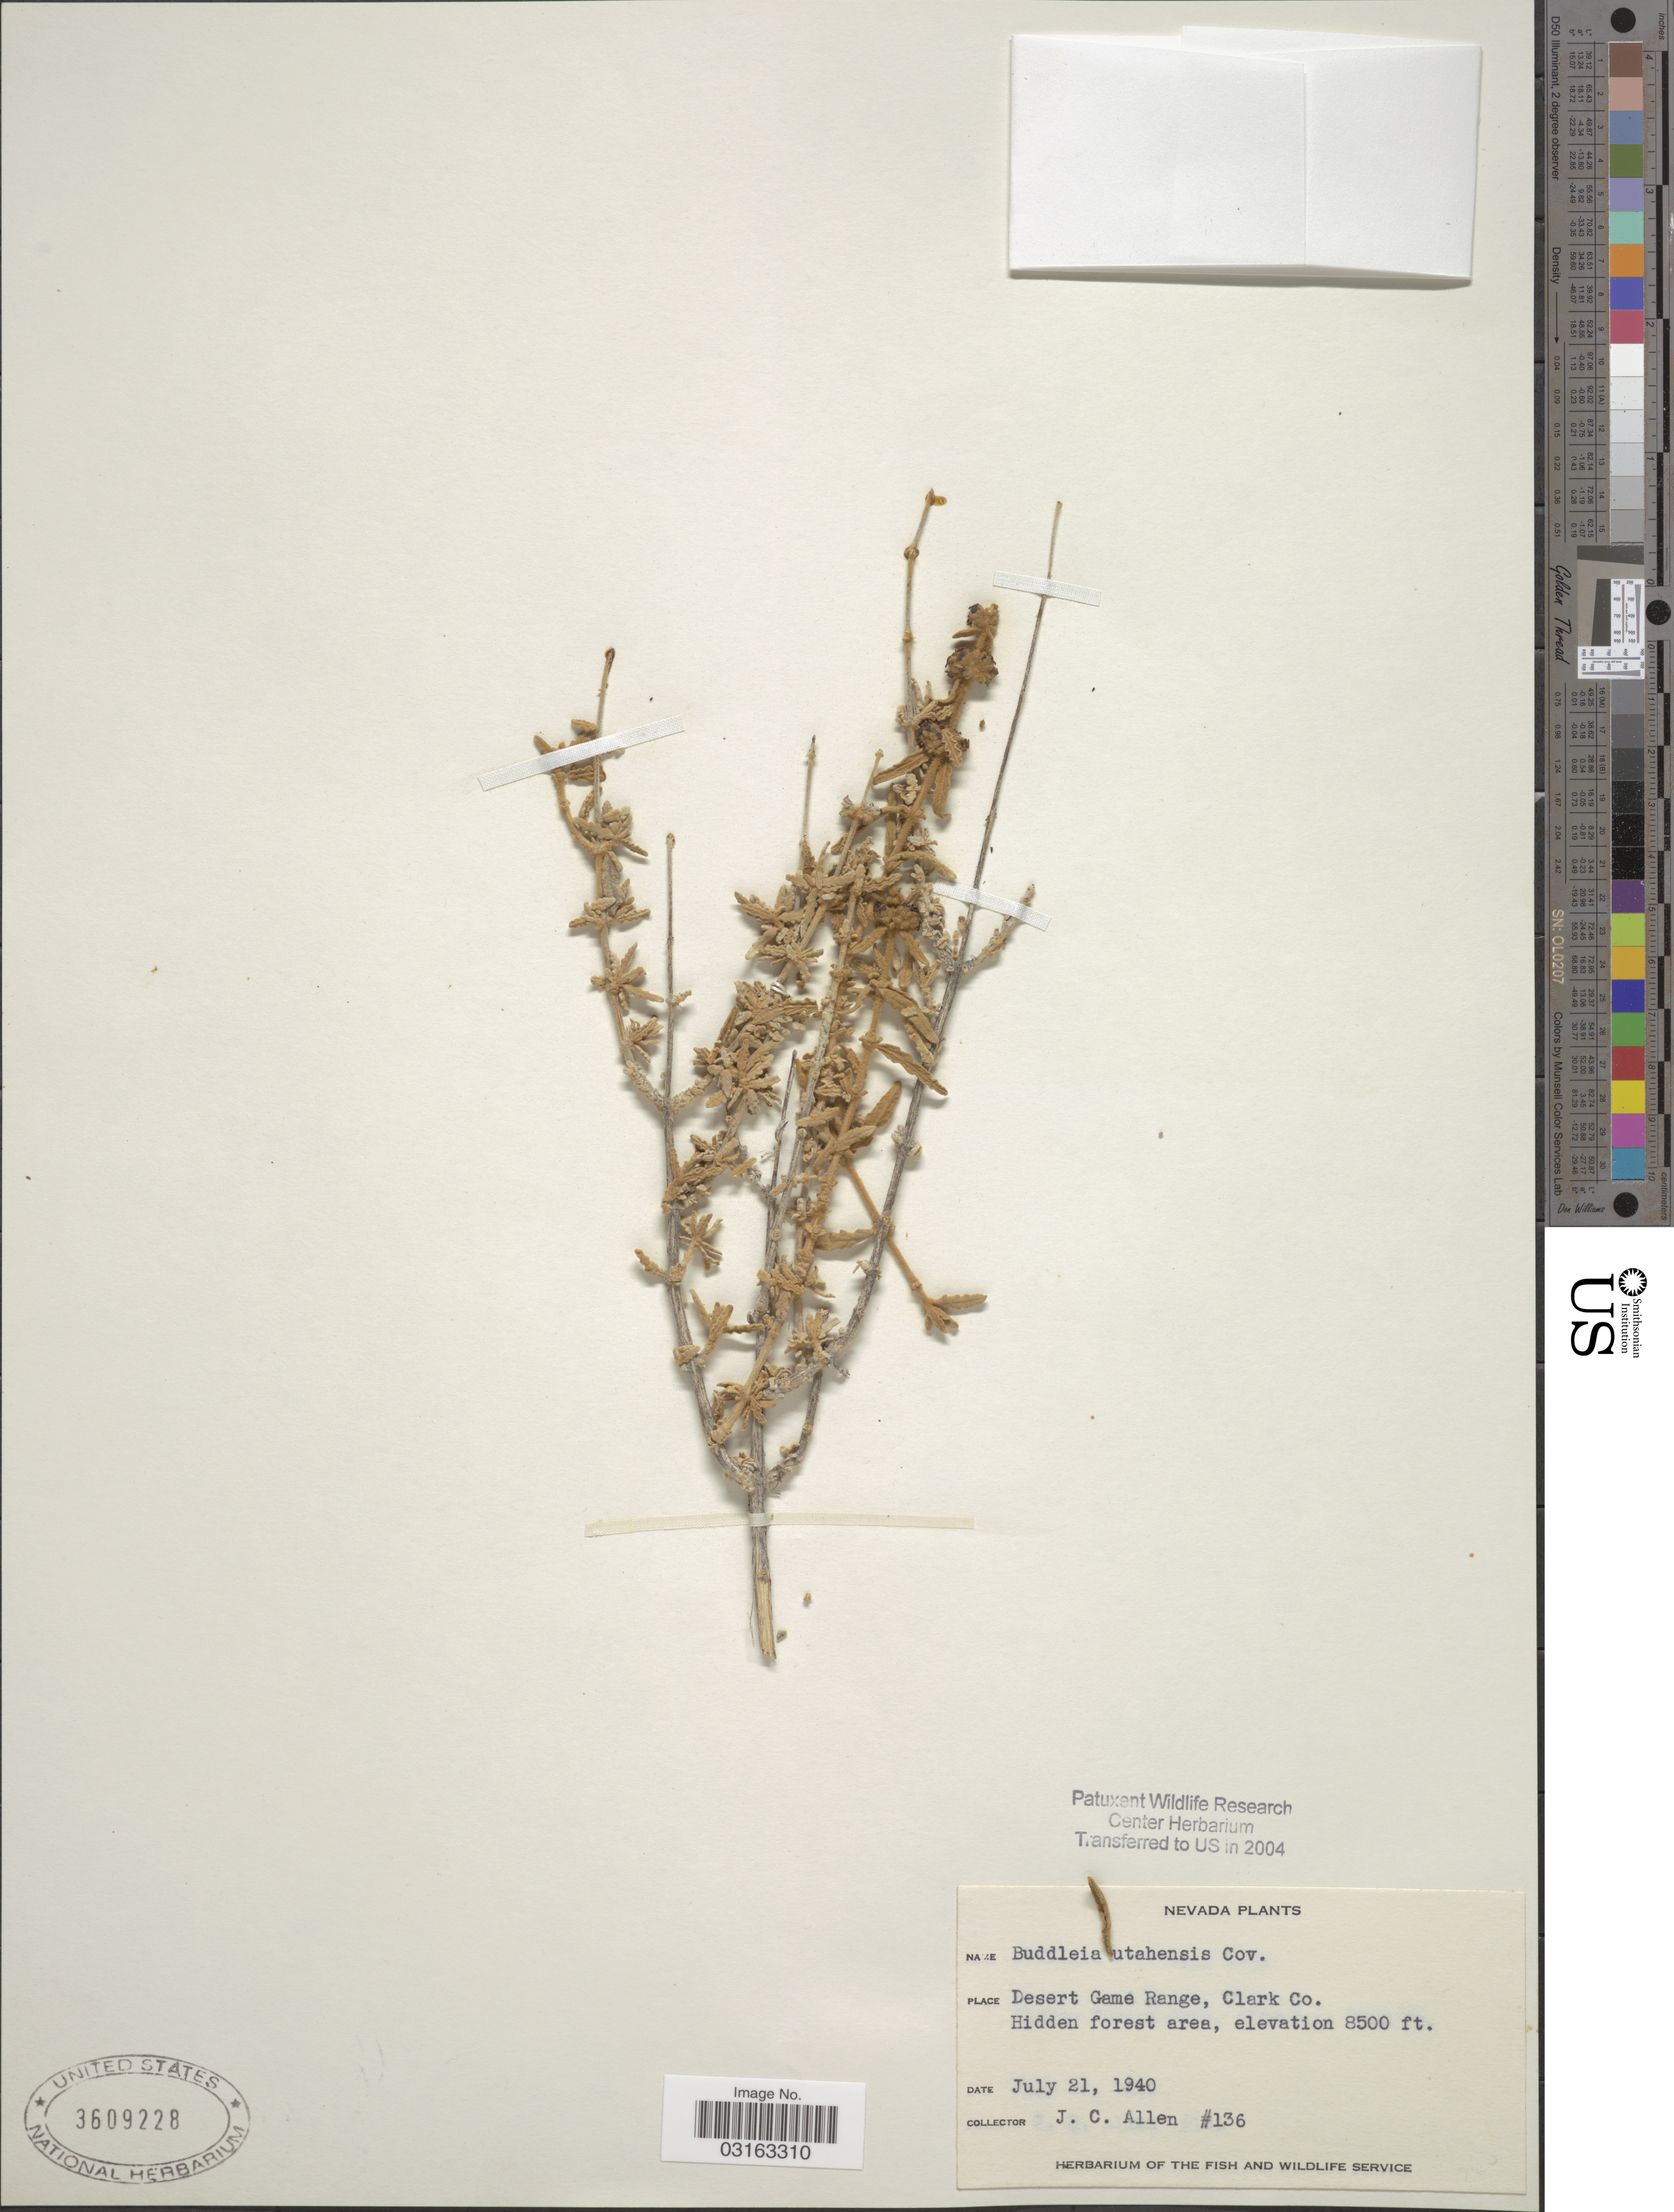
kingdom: Plantae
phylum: Tracheophyta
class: Magnoliopsida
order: Lamiales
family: Scrophulariaceae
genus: Buddleja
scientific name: Buddleja utahensis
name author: Coville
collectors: J. C. Allen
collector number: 136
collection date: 1940-07-21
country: United States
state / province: Nevada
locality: Desert Game Range, Clark Co. Hidden forest area.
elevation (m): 2591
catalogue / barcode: US 3609228